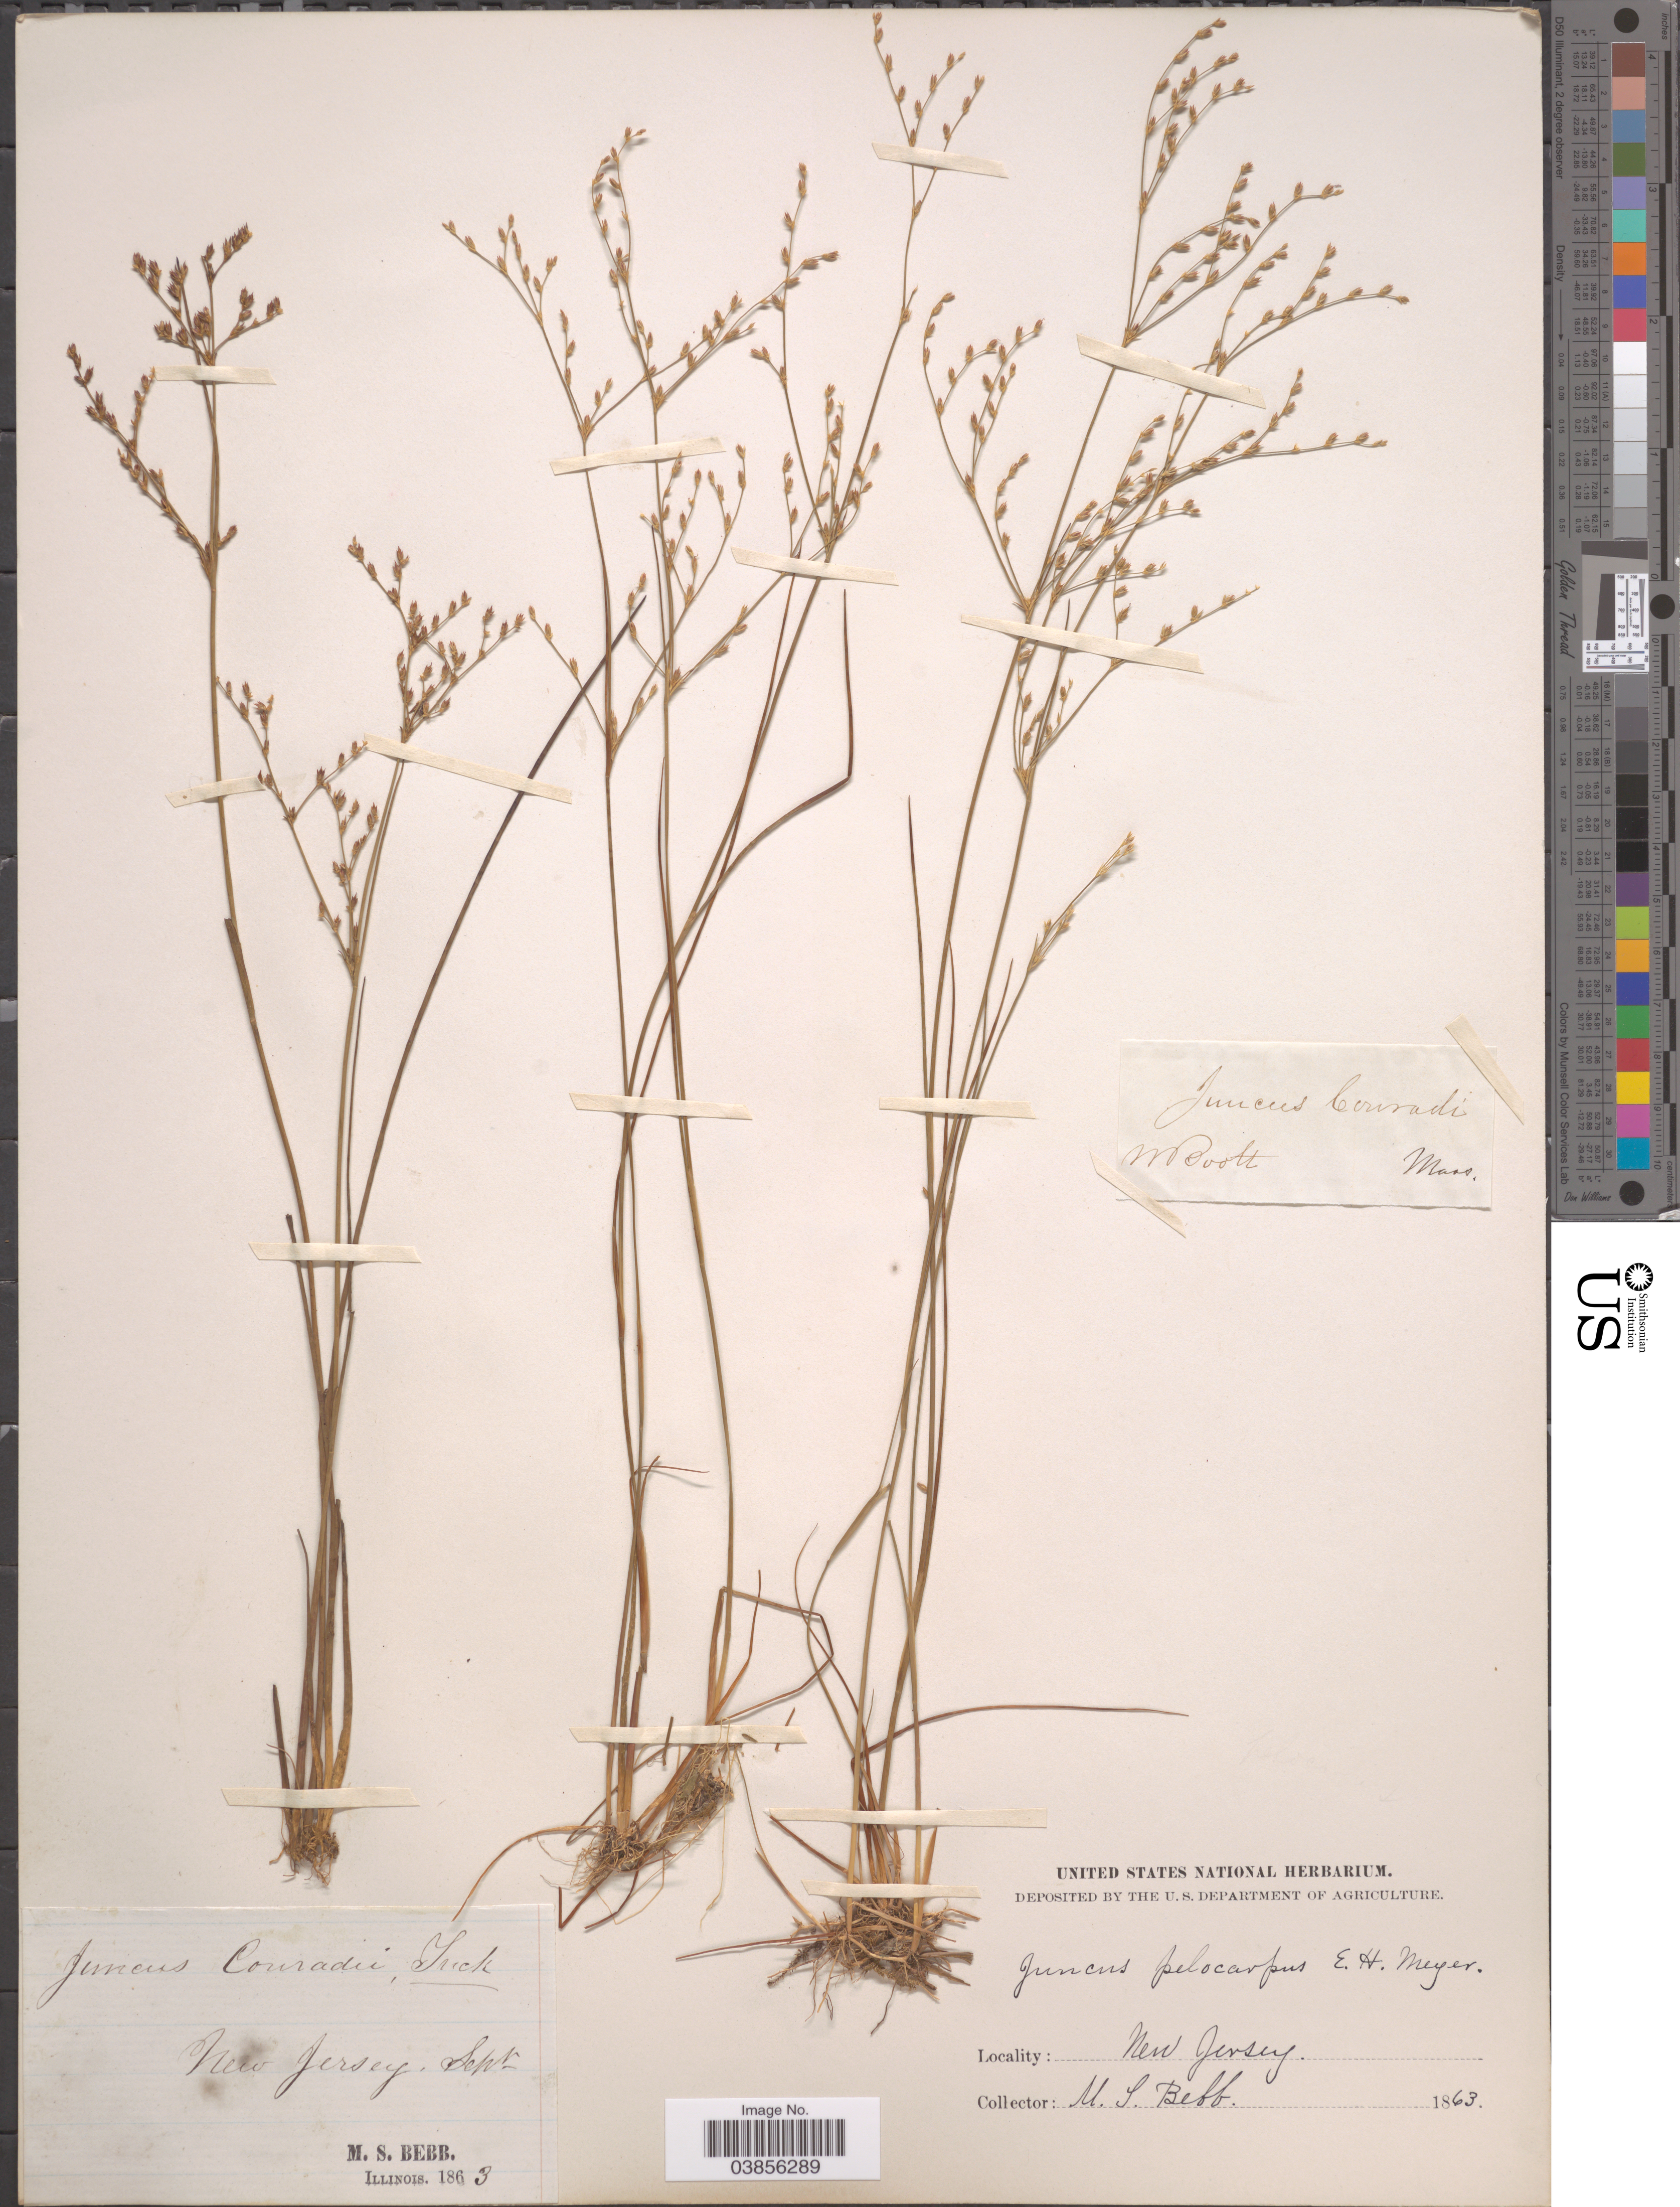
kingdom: Plantae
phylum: Tracheophyta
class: Liliopsida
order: Poales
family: Juncaceae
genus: Juncus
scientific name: Juncus pelocarpus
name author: E. Mey.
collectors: M. Bebb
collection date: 1863-09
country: United States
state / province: New Jersey